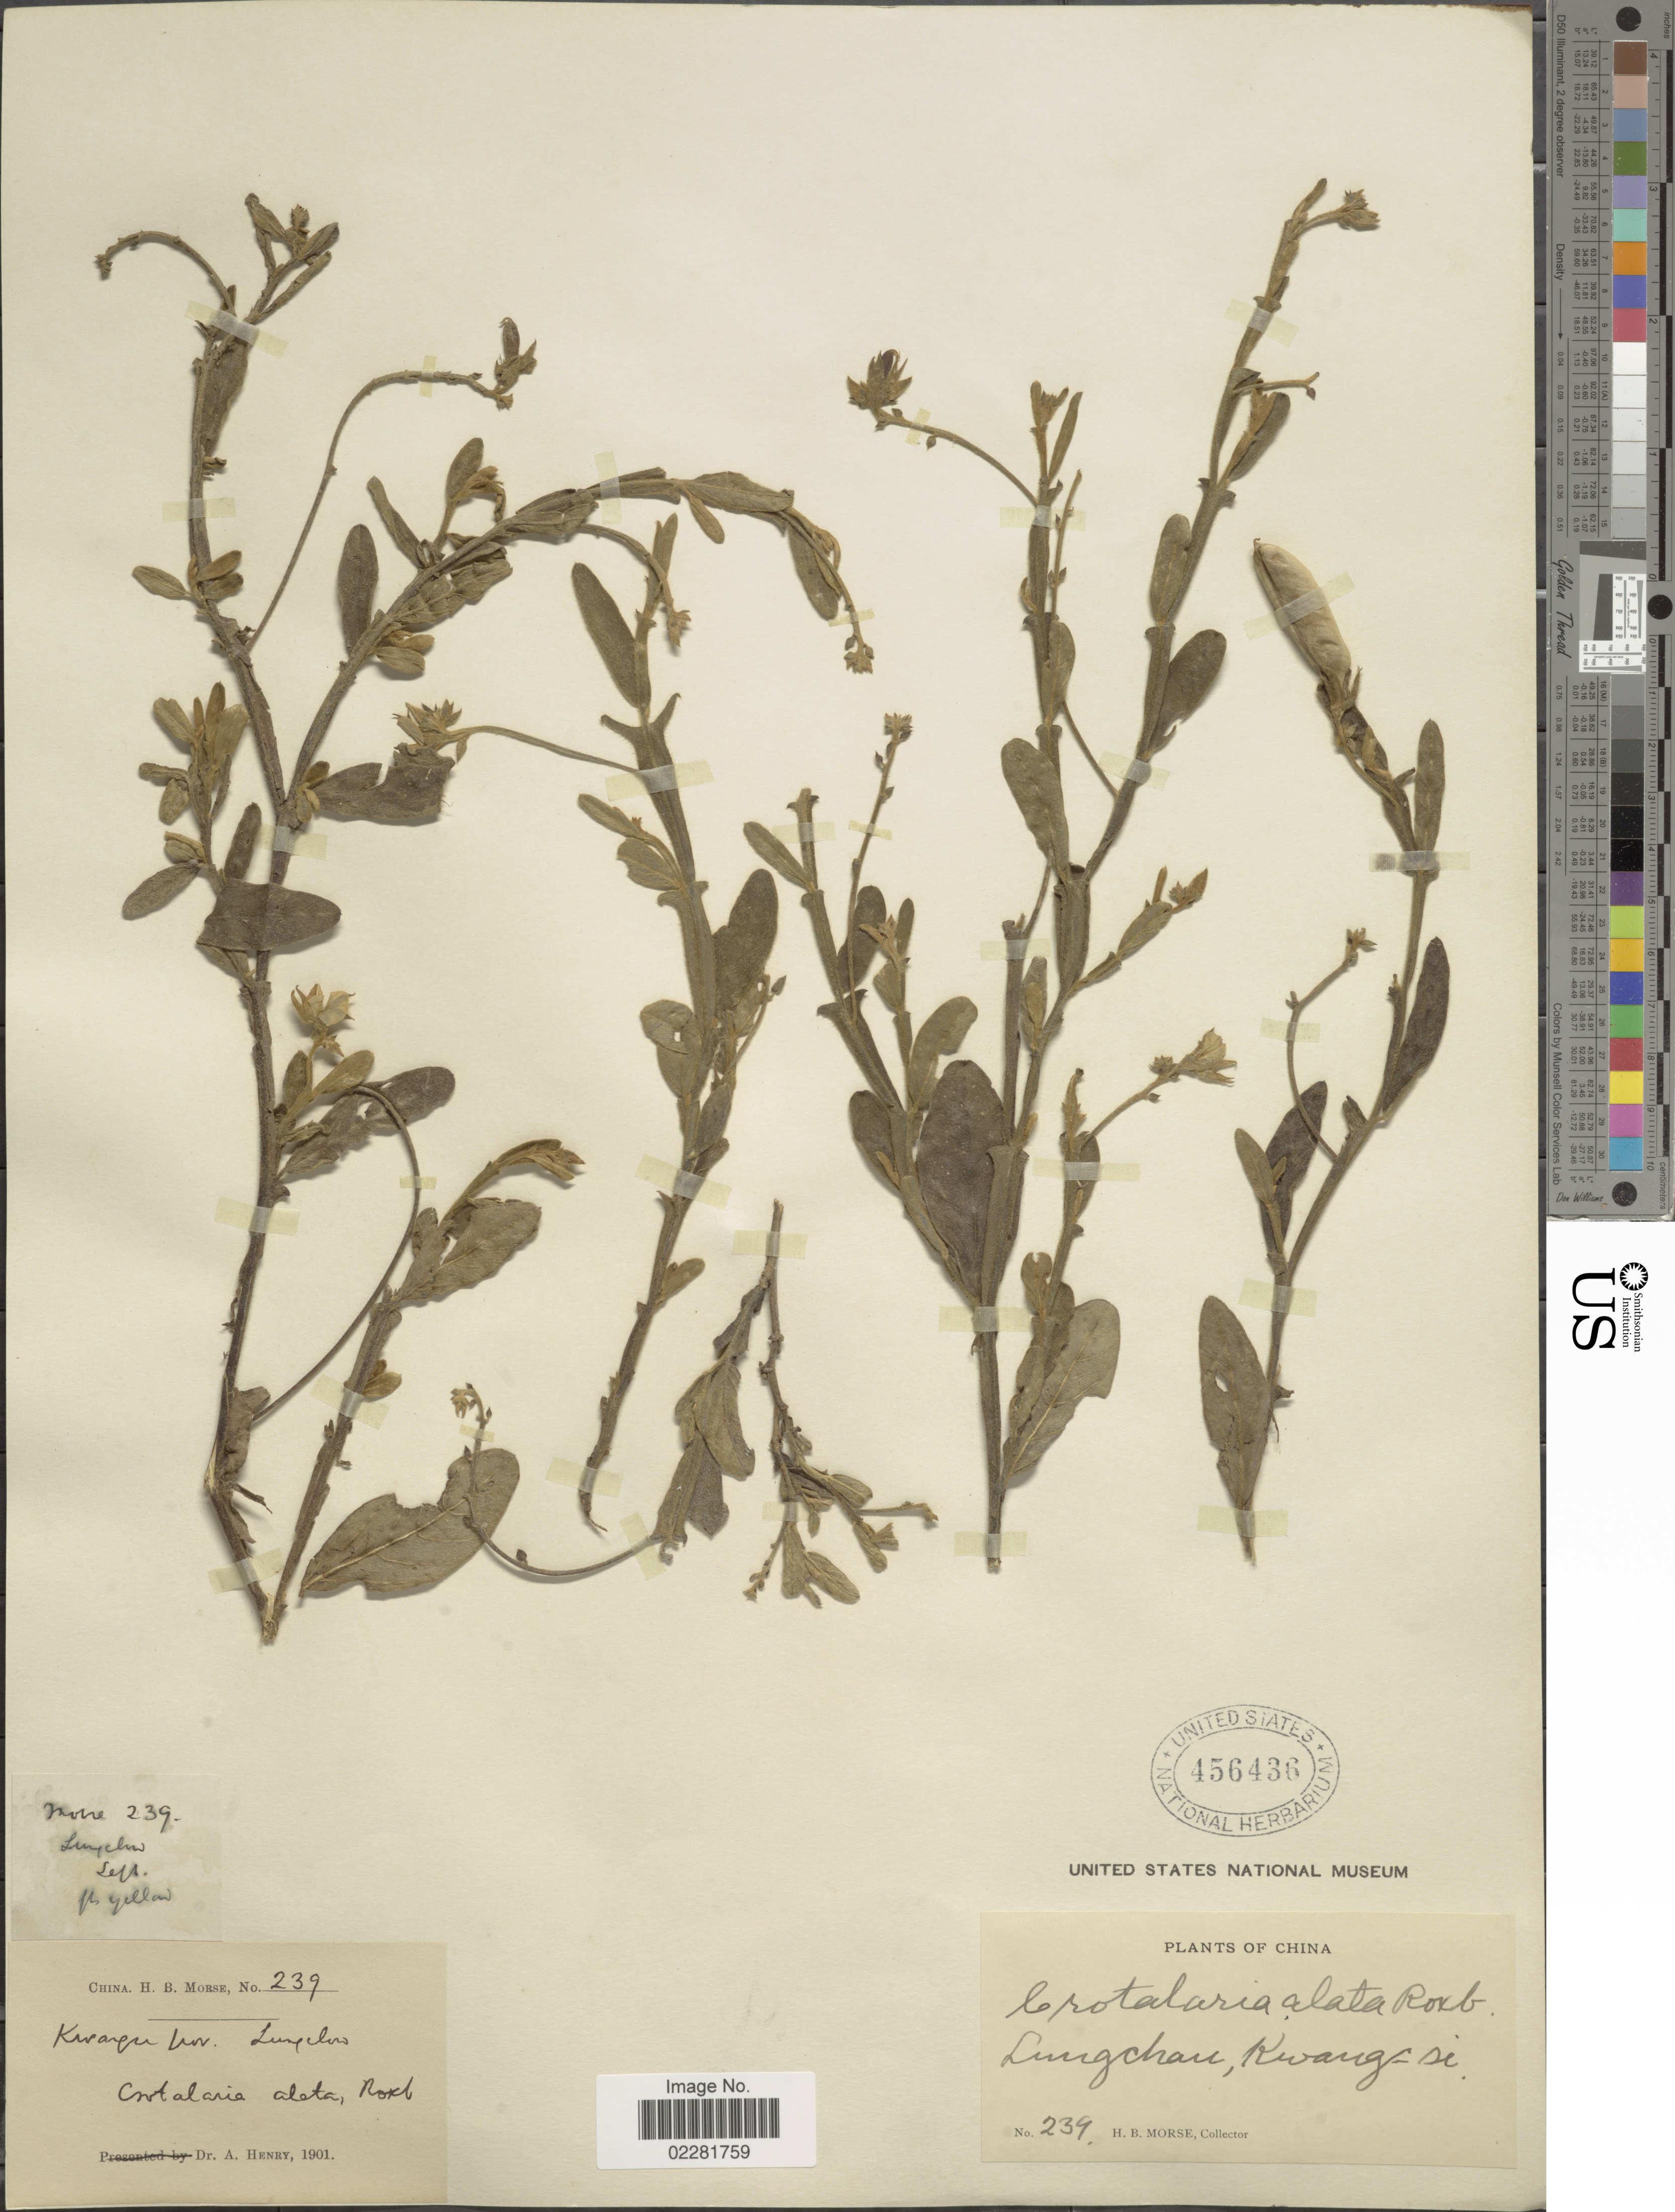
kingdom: Plantae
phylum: Tracheophyta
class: Magnoliopsida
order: Fabales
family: Fabaceae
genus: Crotalaria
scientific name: Crotalaria alata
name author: Buch.-Ham. ex D. Don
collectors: H. Morse & A. Henry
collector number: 239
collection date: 1901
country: China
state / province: Guangxi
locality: Lungchau, Kwang-si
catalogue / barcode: US 45636